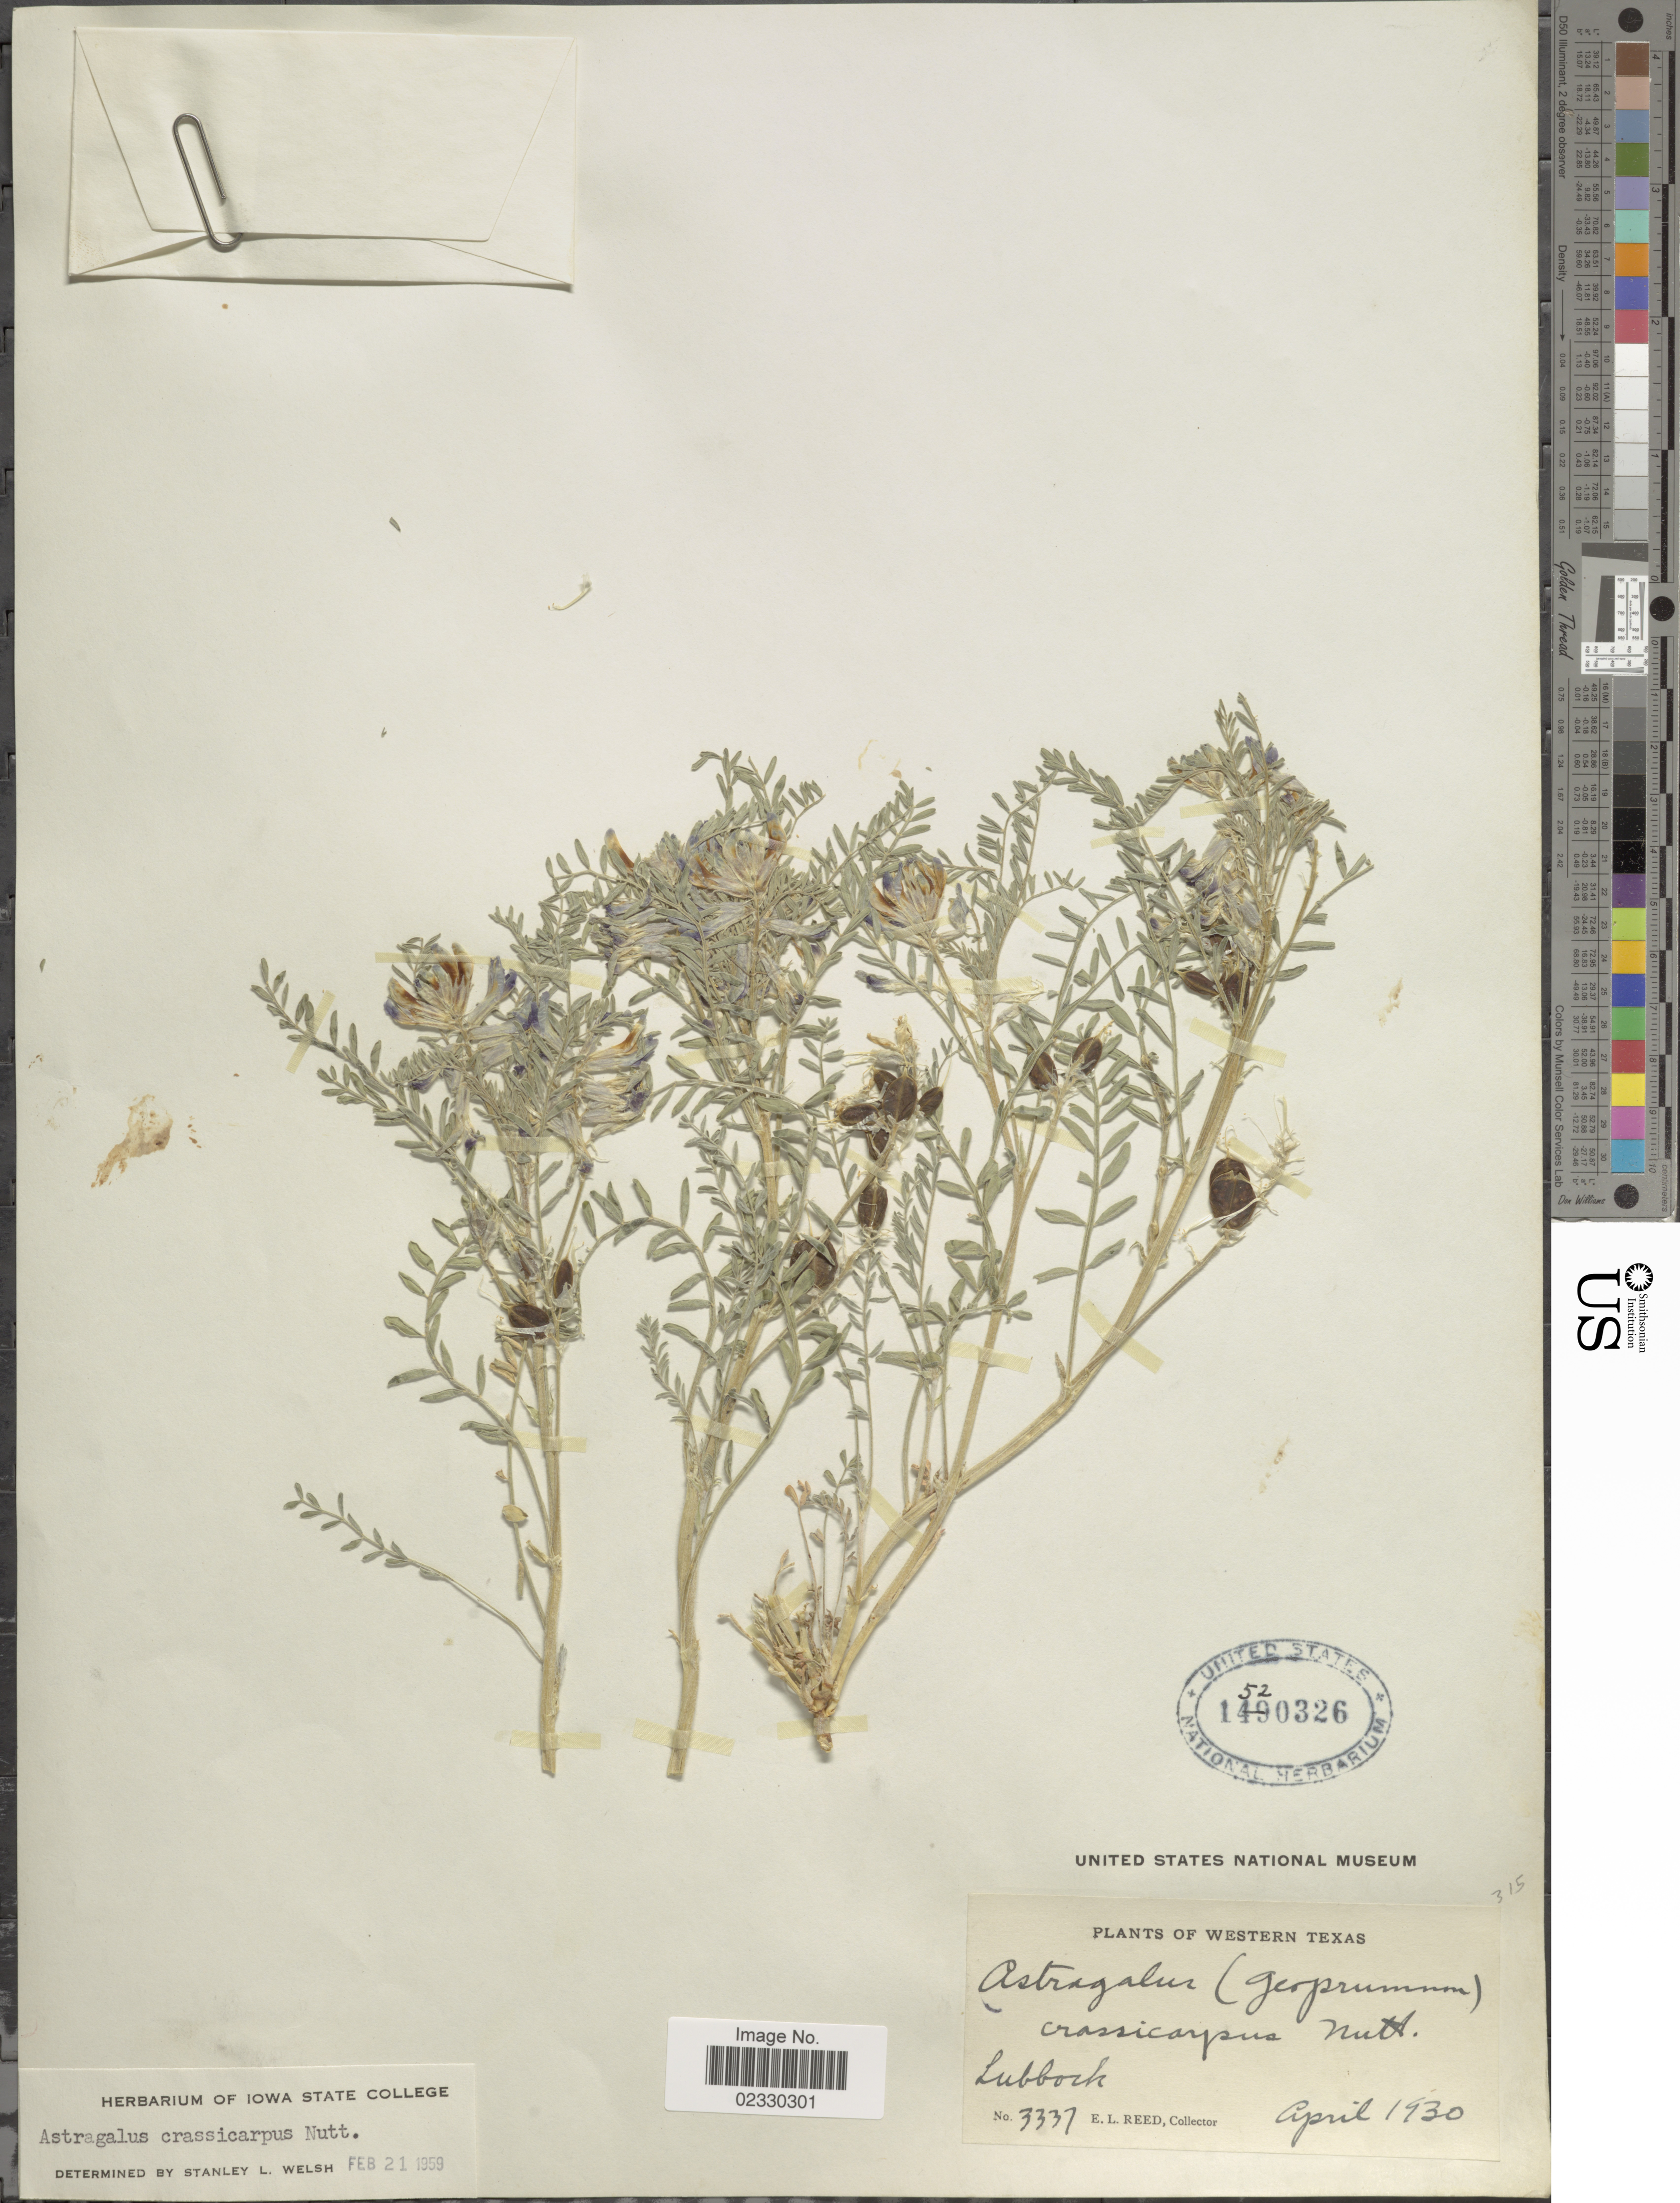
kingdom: Plantae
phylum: Tracheophyta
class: Magnoliopsida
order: Fabales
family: Fabaceae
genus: Astragalus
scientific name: Astragalus crassicarpus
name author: Nutt.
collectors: E. Reed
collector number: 3337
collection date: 1930-04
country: United States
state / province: Texas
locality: Western Texas, Lubbock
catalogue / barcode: US 1520326